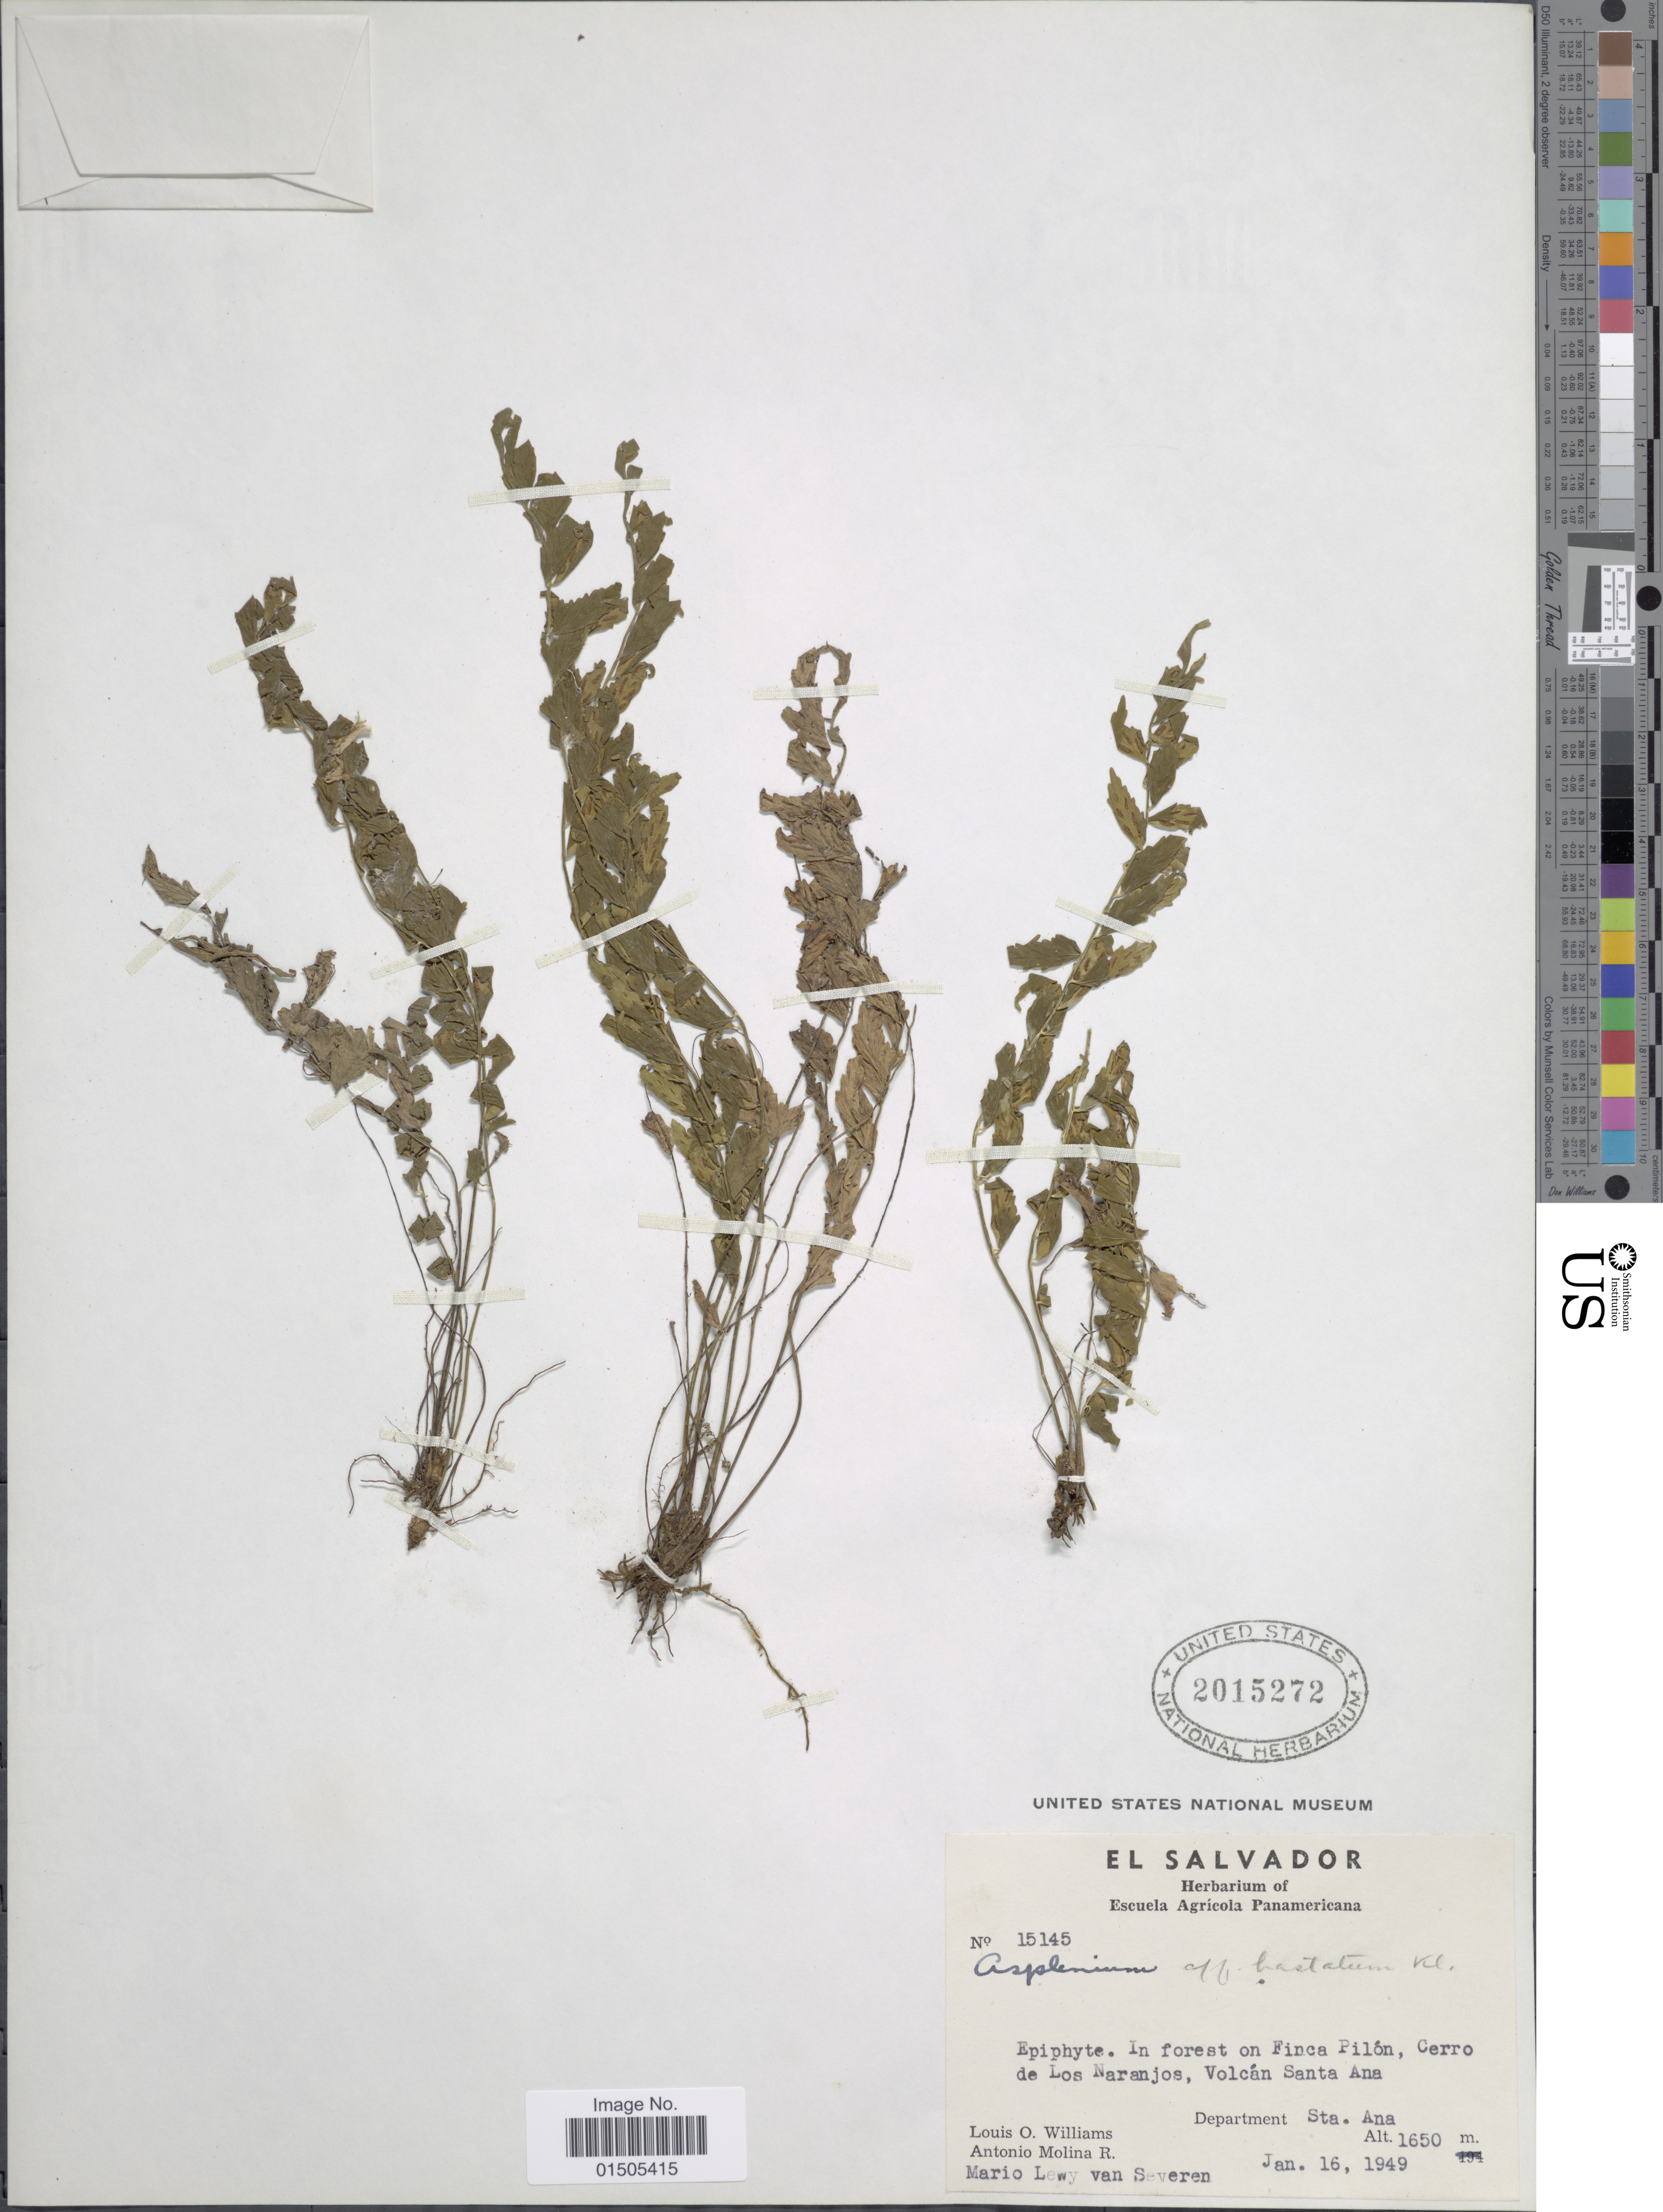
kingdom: Plantae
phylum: Tracheophyta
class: Polypodiopsida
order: Polypodiales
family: Aspleniaceae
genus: Asplenium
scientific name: Asplenium auriculatum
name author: Sw.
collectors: L. O. Williams, A. Molina R. & M. Van Severen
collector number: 15145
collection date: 1949-01-16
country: El Salvador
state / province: Santa Ana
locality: In forest on Finca Pilón, Cerro de Los Naranjos, Volcán Santa Ana.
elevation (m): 1650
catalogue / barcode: US 2015272